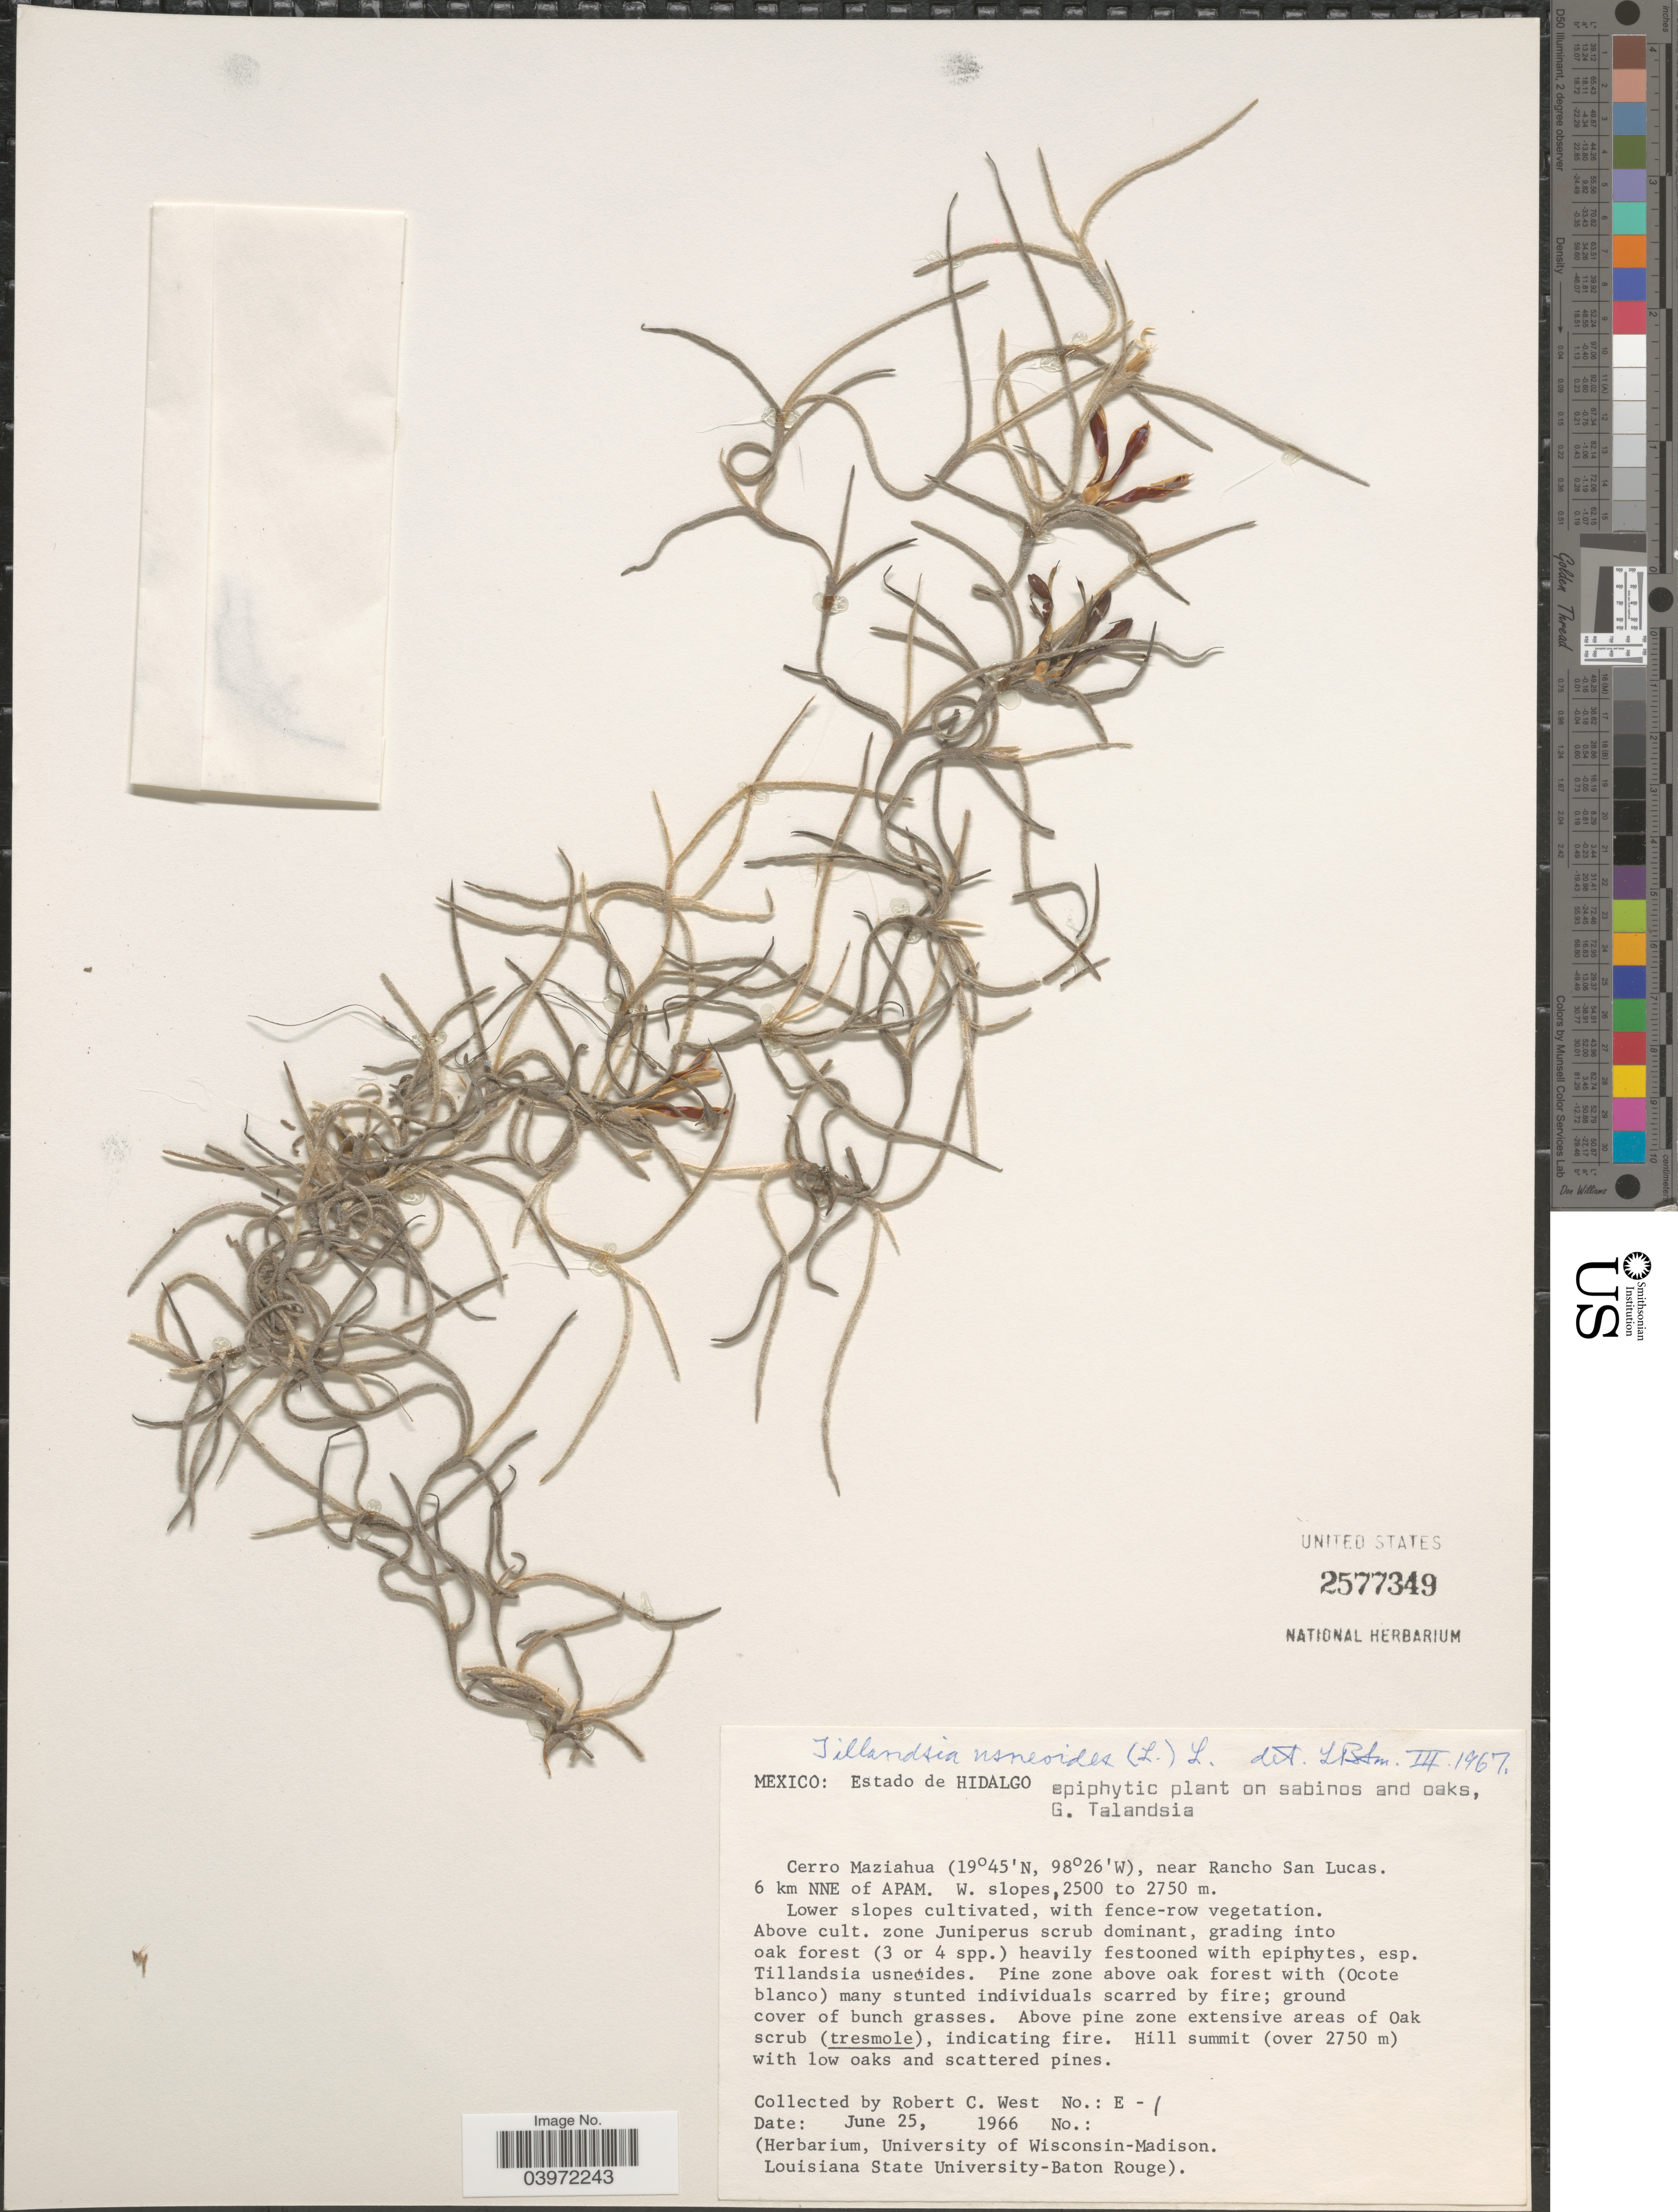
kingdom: Plantae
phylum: Tracheophyta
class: Liliopsida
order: Poales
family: Bromeliaceae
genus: Tillandsia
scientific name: Tillandsia usneoides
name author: (L.) L.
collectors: R. West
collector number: E -1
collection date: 1966-06-25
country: Mexico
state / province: Hidalgo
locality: Cerro Maziahua, near Rancho San Lucas. 6 km NNE of Apam. W. slopes.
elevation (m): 2500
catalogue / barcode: US 2577349